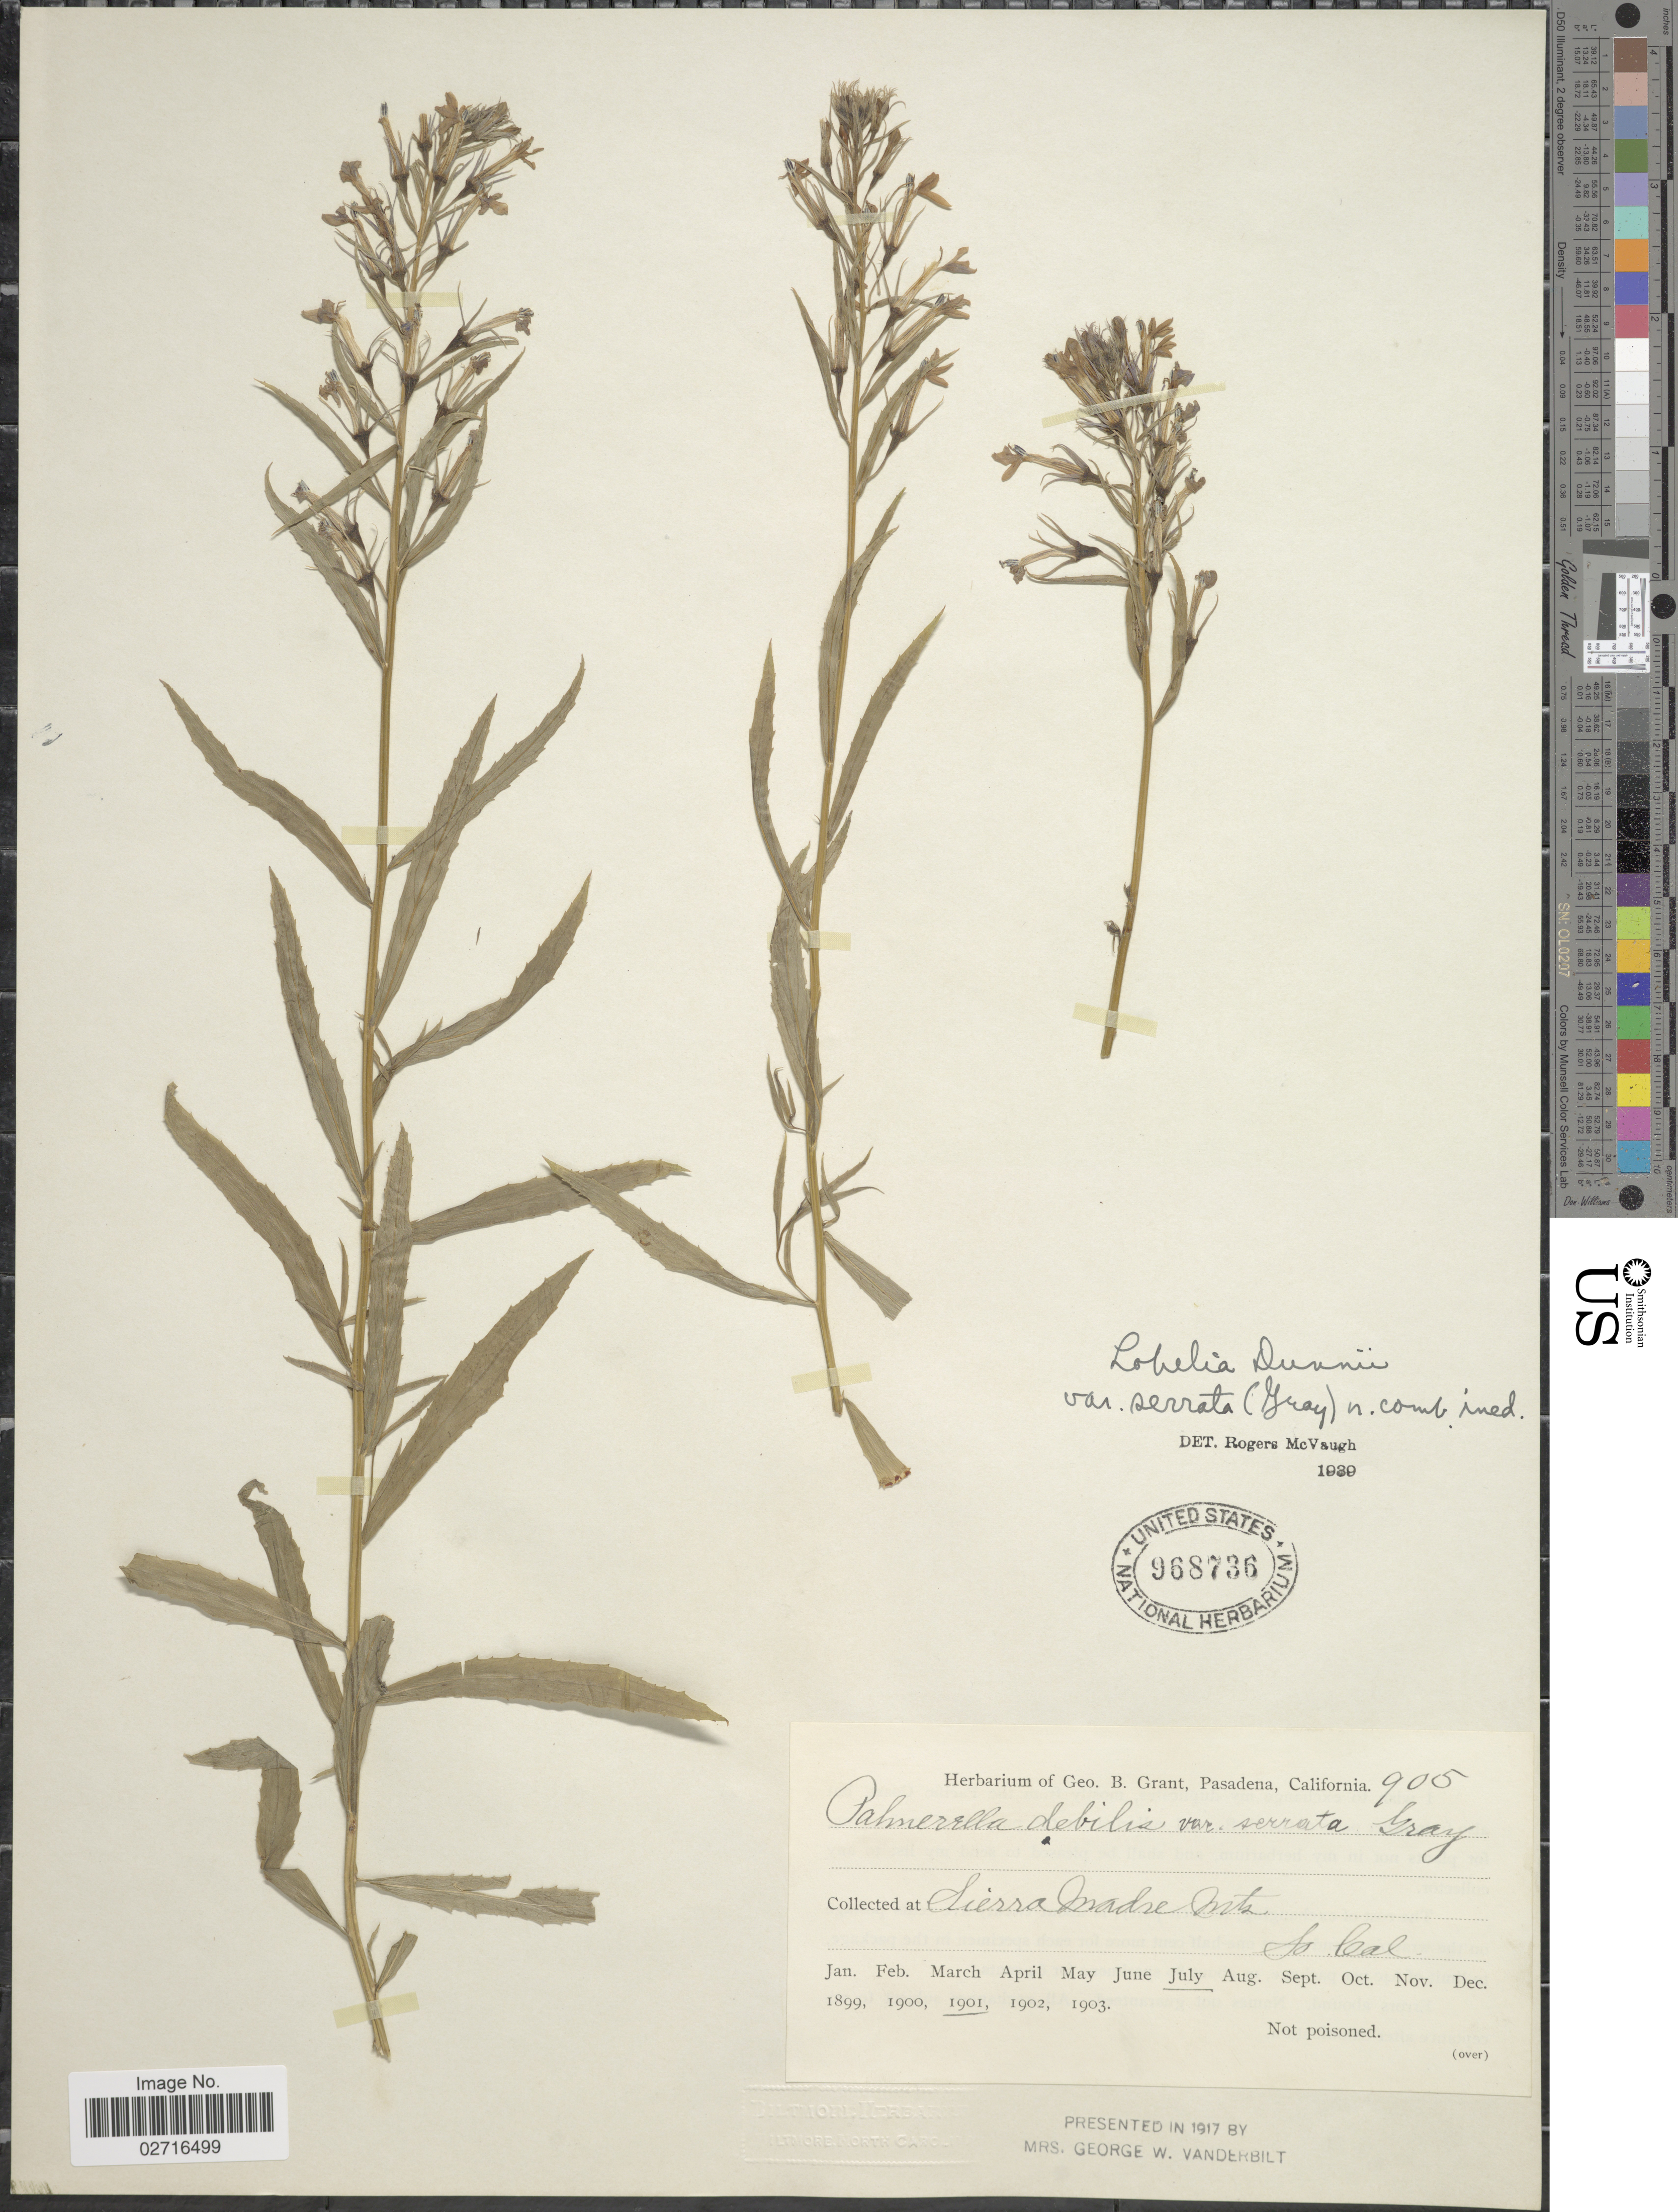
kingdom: Plantae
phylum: Tracheophyta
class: Magnoliopsida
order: Asterales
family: Campanulaceae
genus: Palmerella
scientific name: Palmerella debilis subsp. serrata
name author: (A. Gray) Lammers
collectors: ex herb. Geo. B. Grant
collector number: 905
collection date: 1901-07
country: United States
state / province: California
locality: Sierra Madre Mts., So. Cal.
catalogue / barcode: US 968736